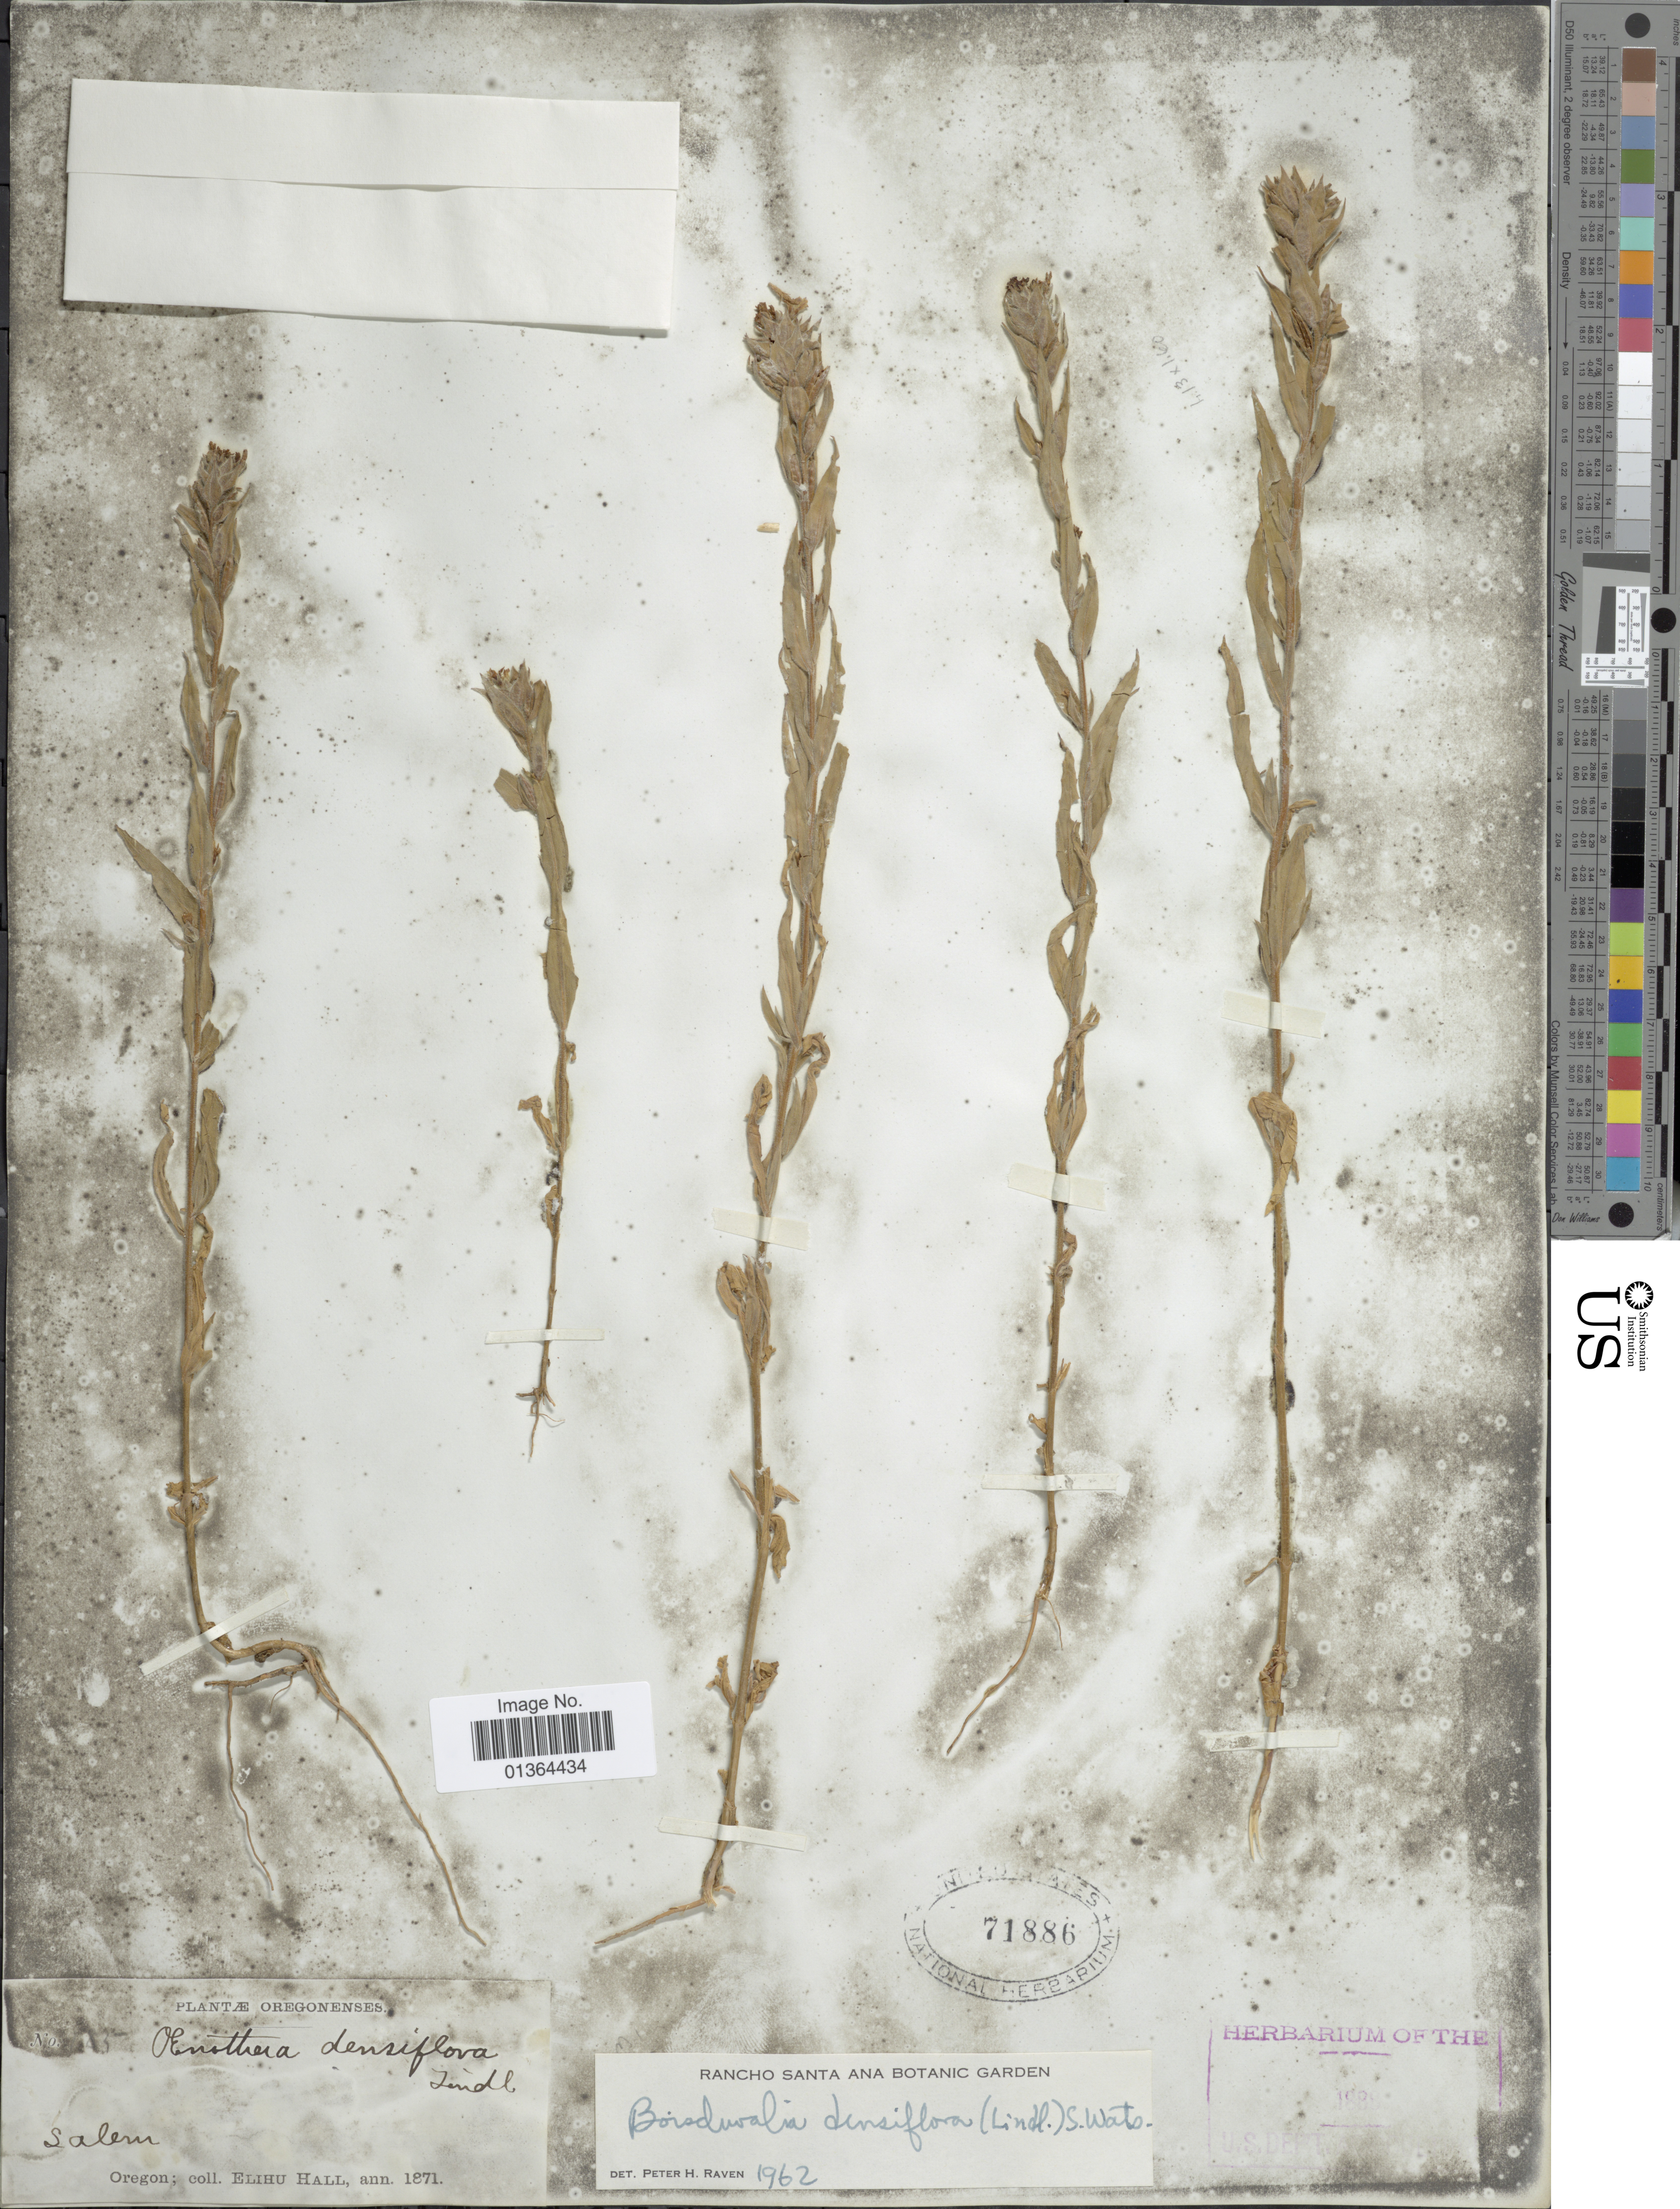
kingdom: Plantae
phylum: Tracheophyta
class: Magnoliopsida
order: Myrtales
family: Onagraceae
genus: Epilobium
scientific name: Epilobium densiflorum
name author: (Lindl.) Hoch & P.H. Raven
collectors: E. Hall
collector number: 43*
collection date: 1871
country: United States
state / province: Oregon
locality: Salem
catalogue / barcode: US 71886